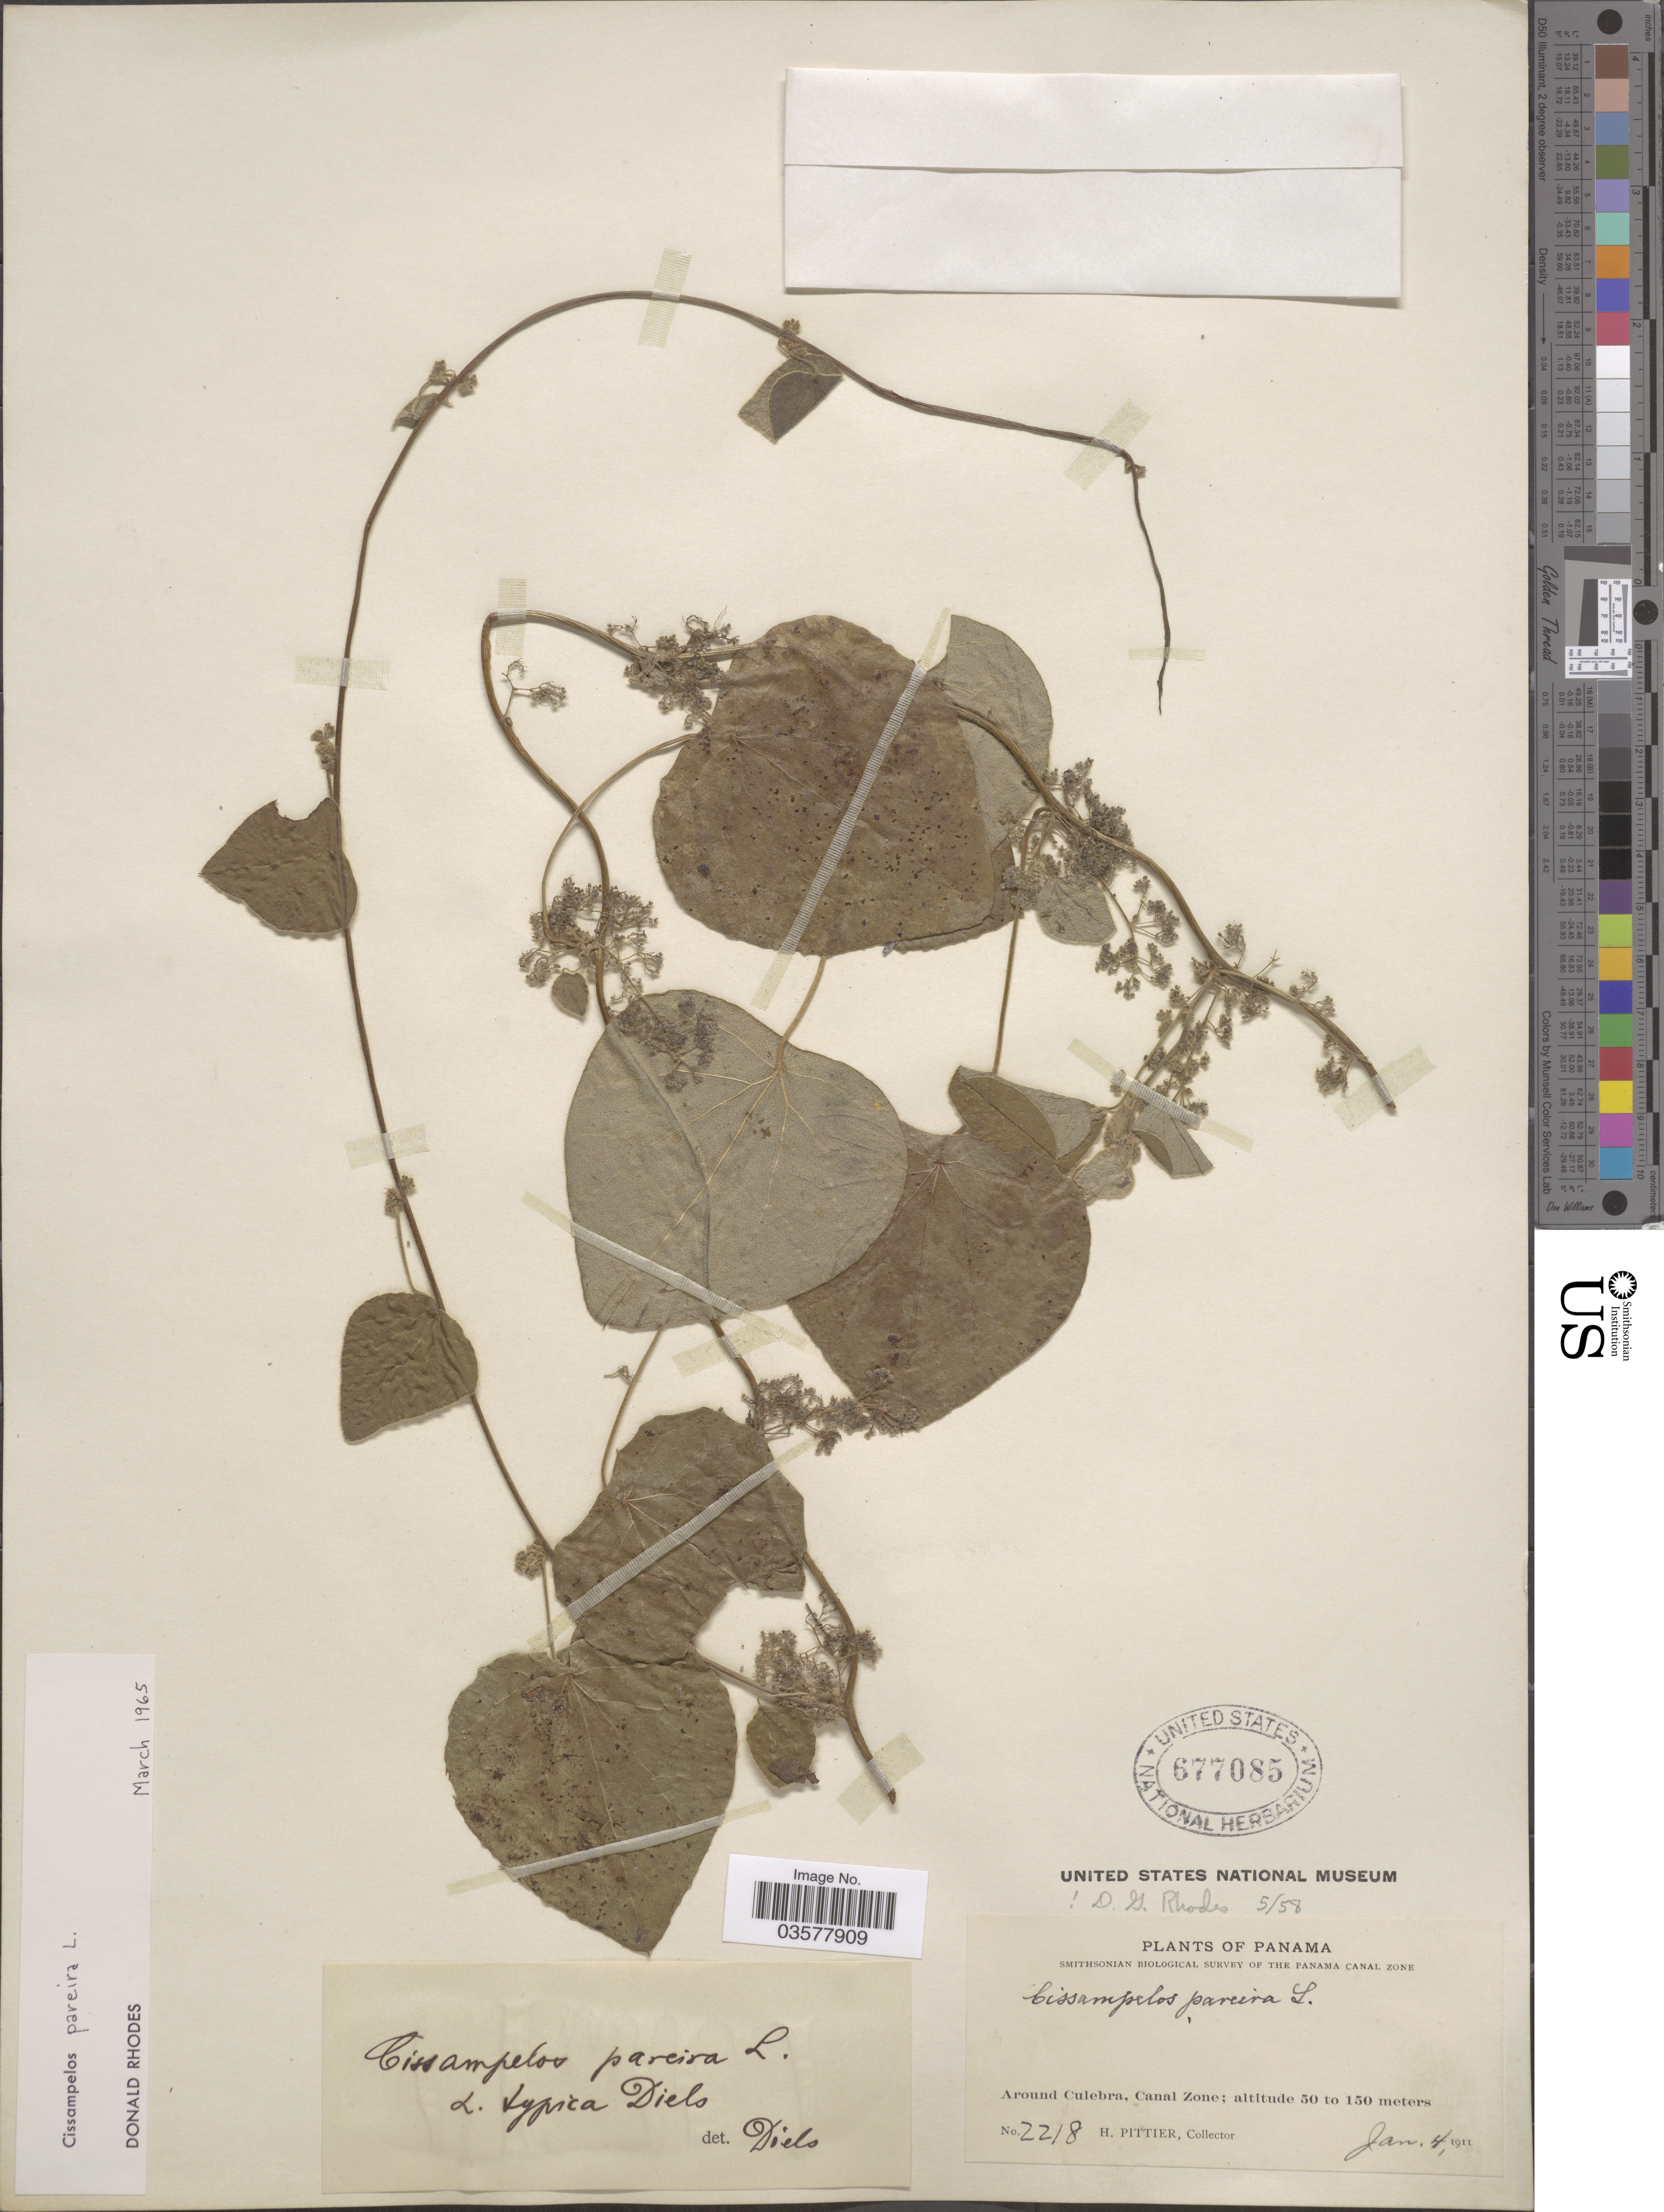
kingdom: Plantae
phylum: Tracheophyta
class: Magnoliopsida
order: Ranunculales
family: Menispermaceae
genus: Cissampelos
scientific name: Cissampelos pareira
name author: L.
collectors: H. F. Pittier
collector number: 2218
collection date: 1911-01-04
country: Panama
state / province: Colón / Panamá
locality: Around Culebra, Canal Zone.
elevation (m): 50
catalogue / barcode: US 677085